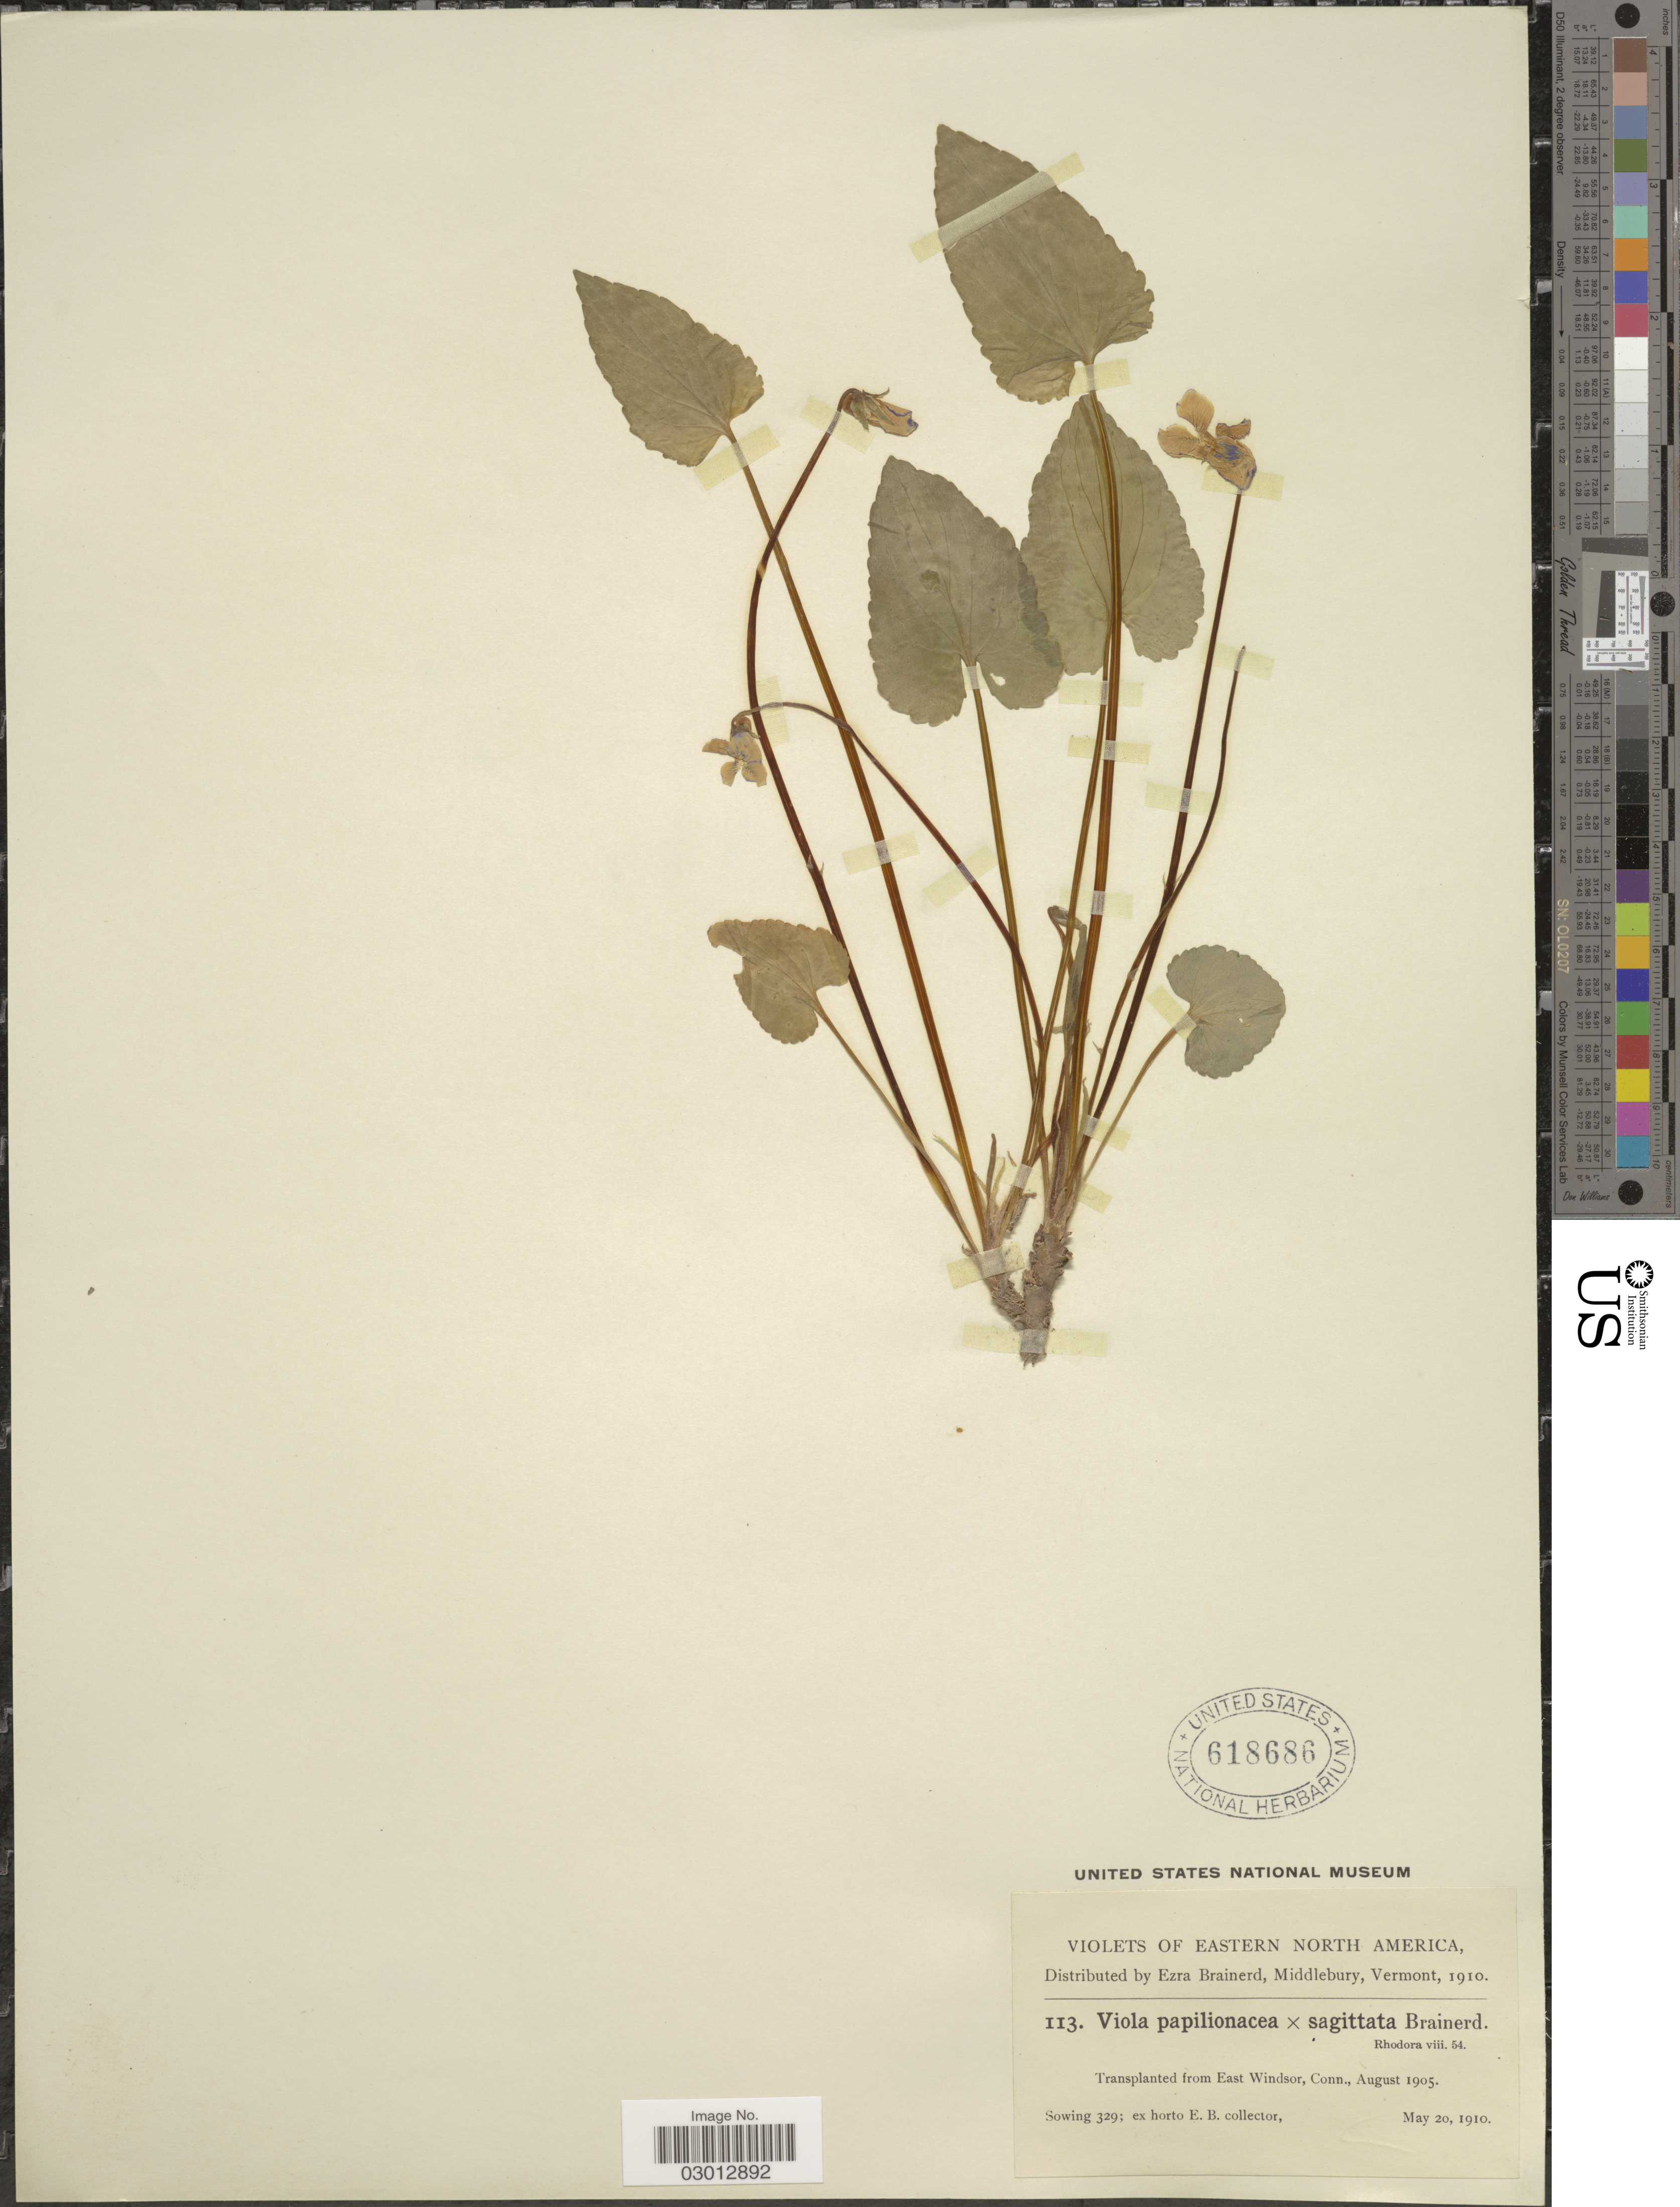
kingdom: Plantae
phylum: Tracheophyta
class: Magnoliopsida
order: Malpighiales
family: Violaceae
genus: Viola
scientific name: Viola papilionacea x V. sagittata Aiton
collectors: ex herb. Ezra Brainerd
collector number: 113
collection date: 1910-05-20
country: United States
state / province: Connecticut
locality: Eastern North America. Transplanted from East Windsor, Conn.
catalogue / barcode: US 618686